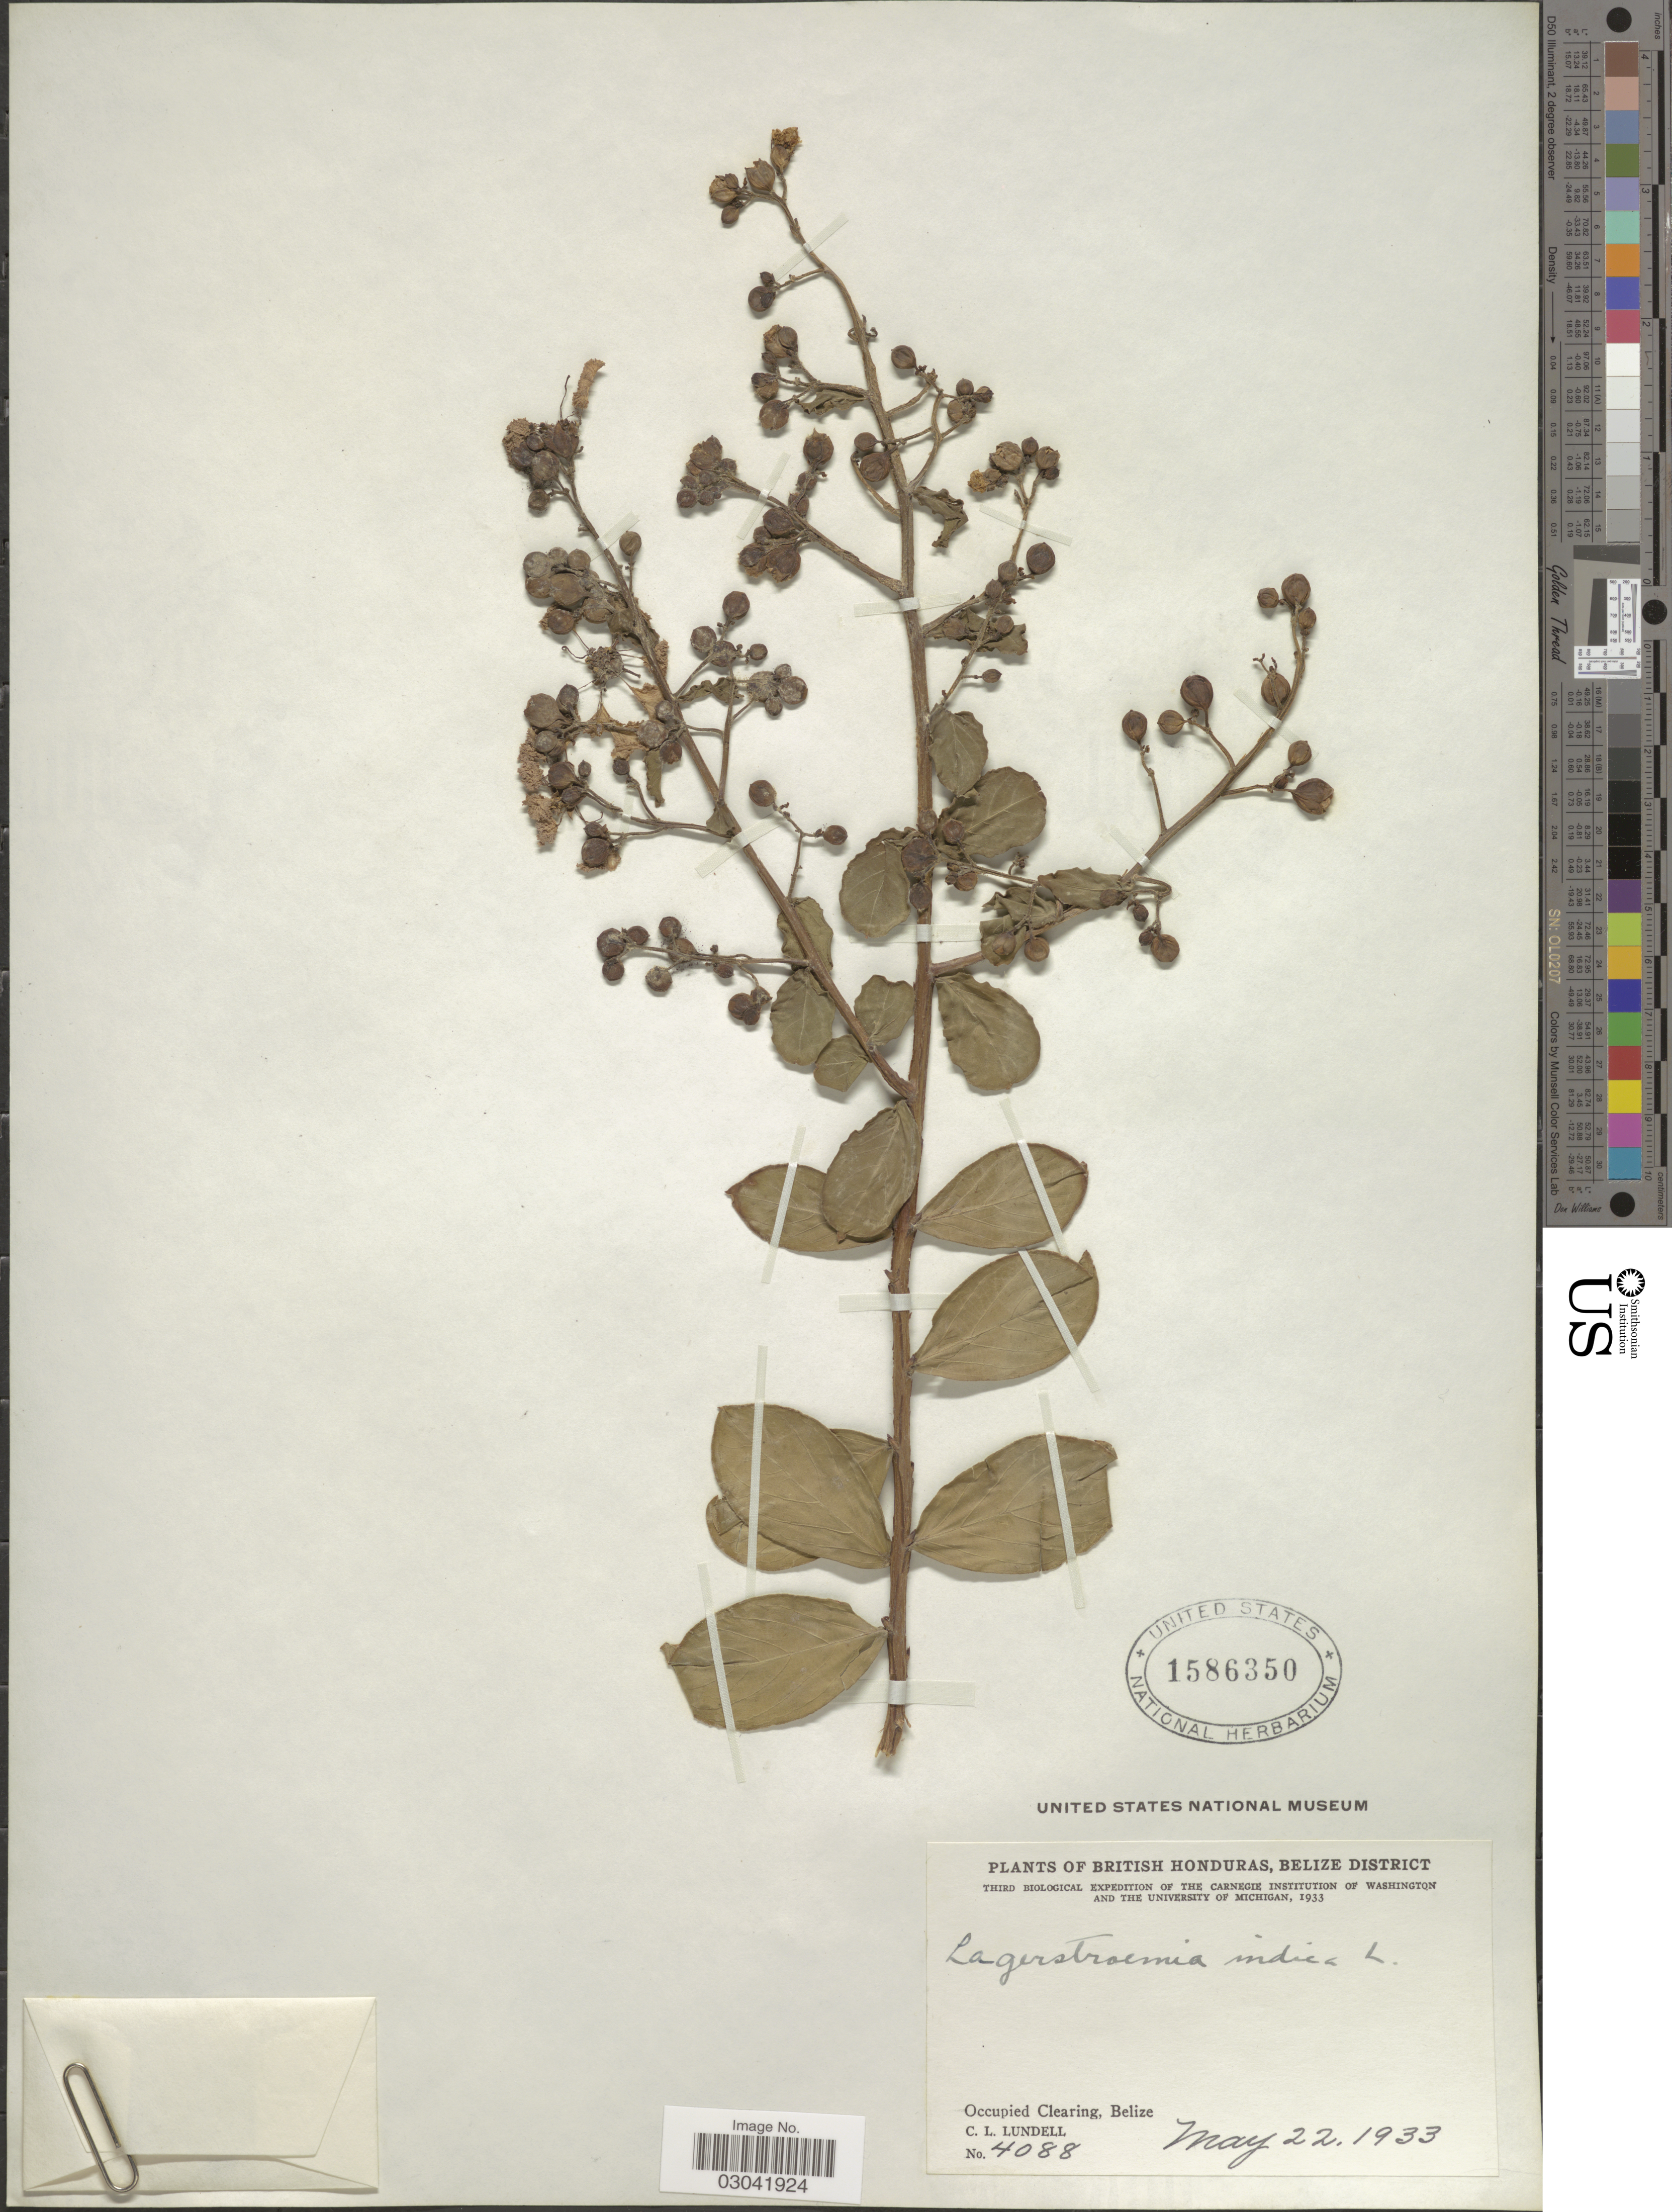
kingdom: Plantae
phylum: Tracheophyta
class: Magnoliopsida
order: Myrtales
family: Lythraceae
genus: Lagerstroemia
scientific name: Lagerstroemia indica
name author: L.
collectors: C. L. Lundell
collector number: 4088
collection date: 1933-05-22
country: Belize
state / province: Belize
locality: British Honduras, Belize District. Occupied Clearing.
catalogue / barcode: US 1586350